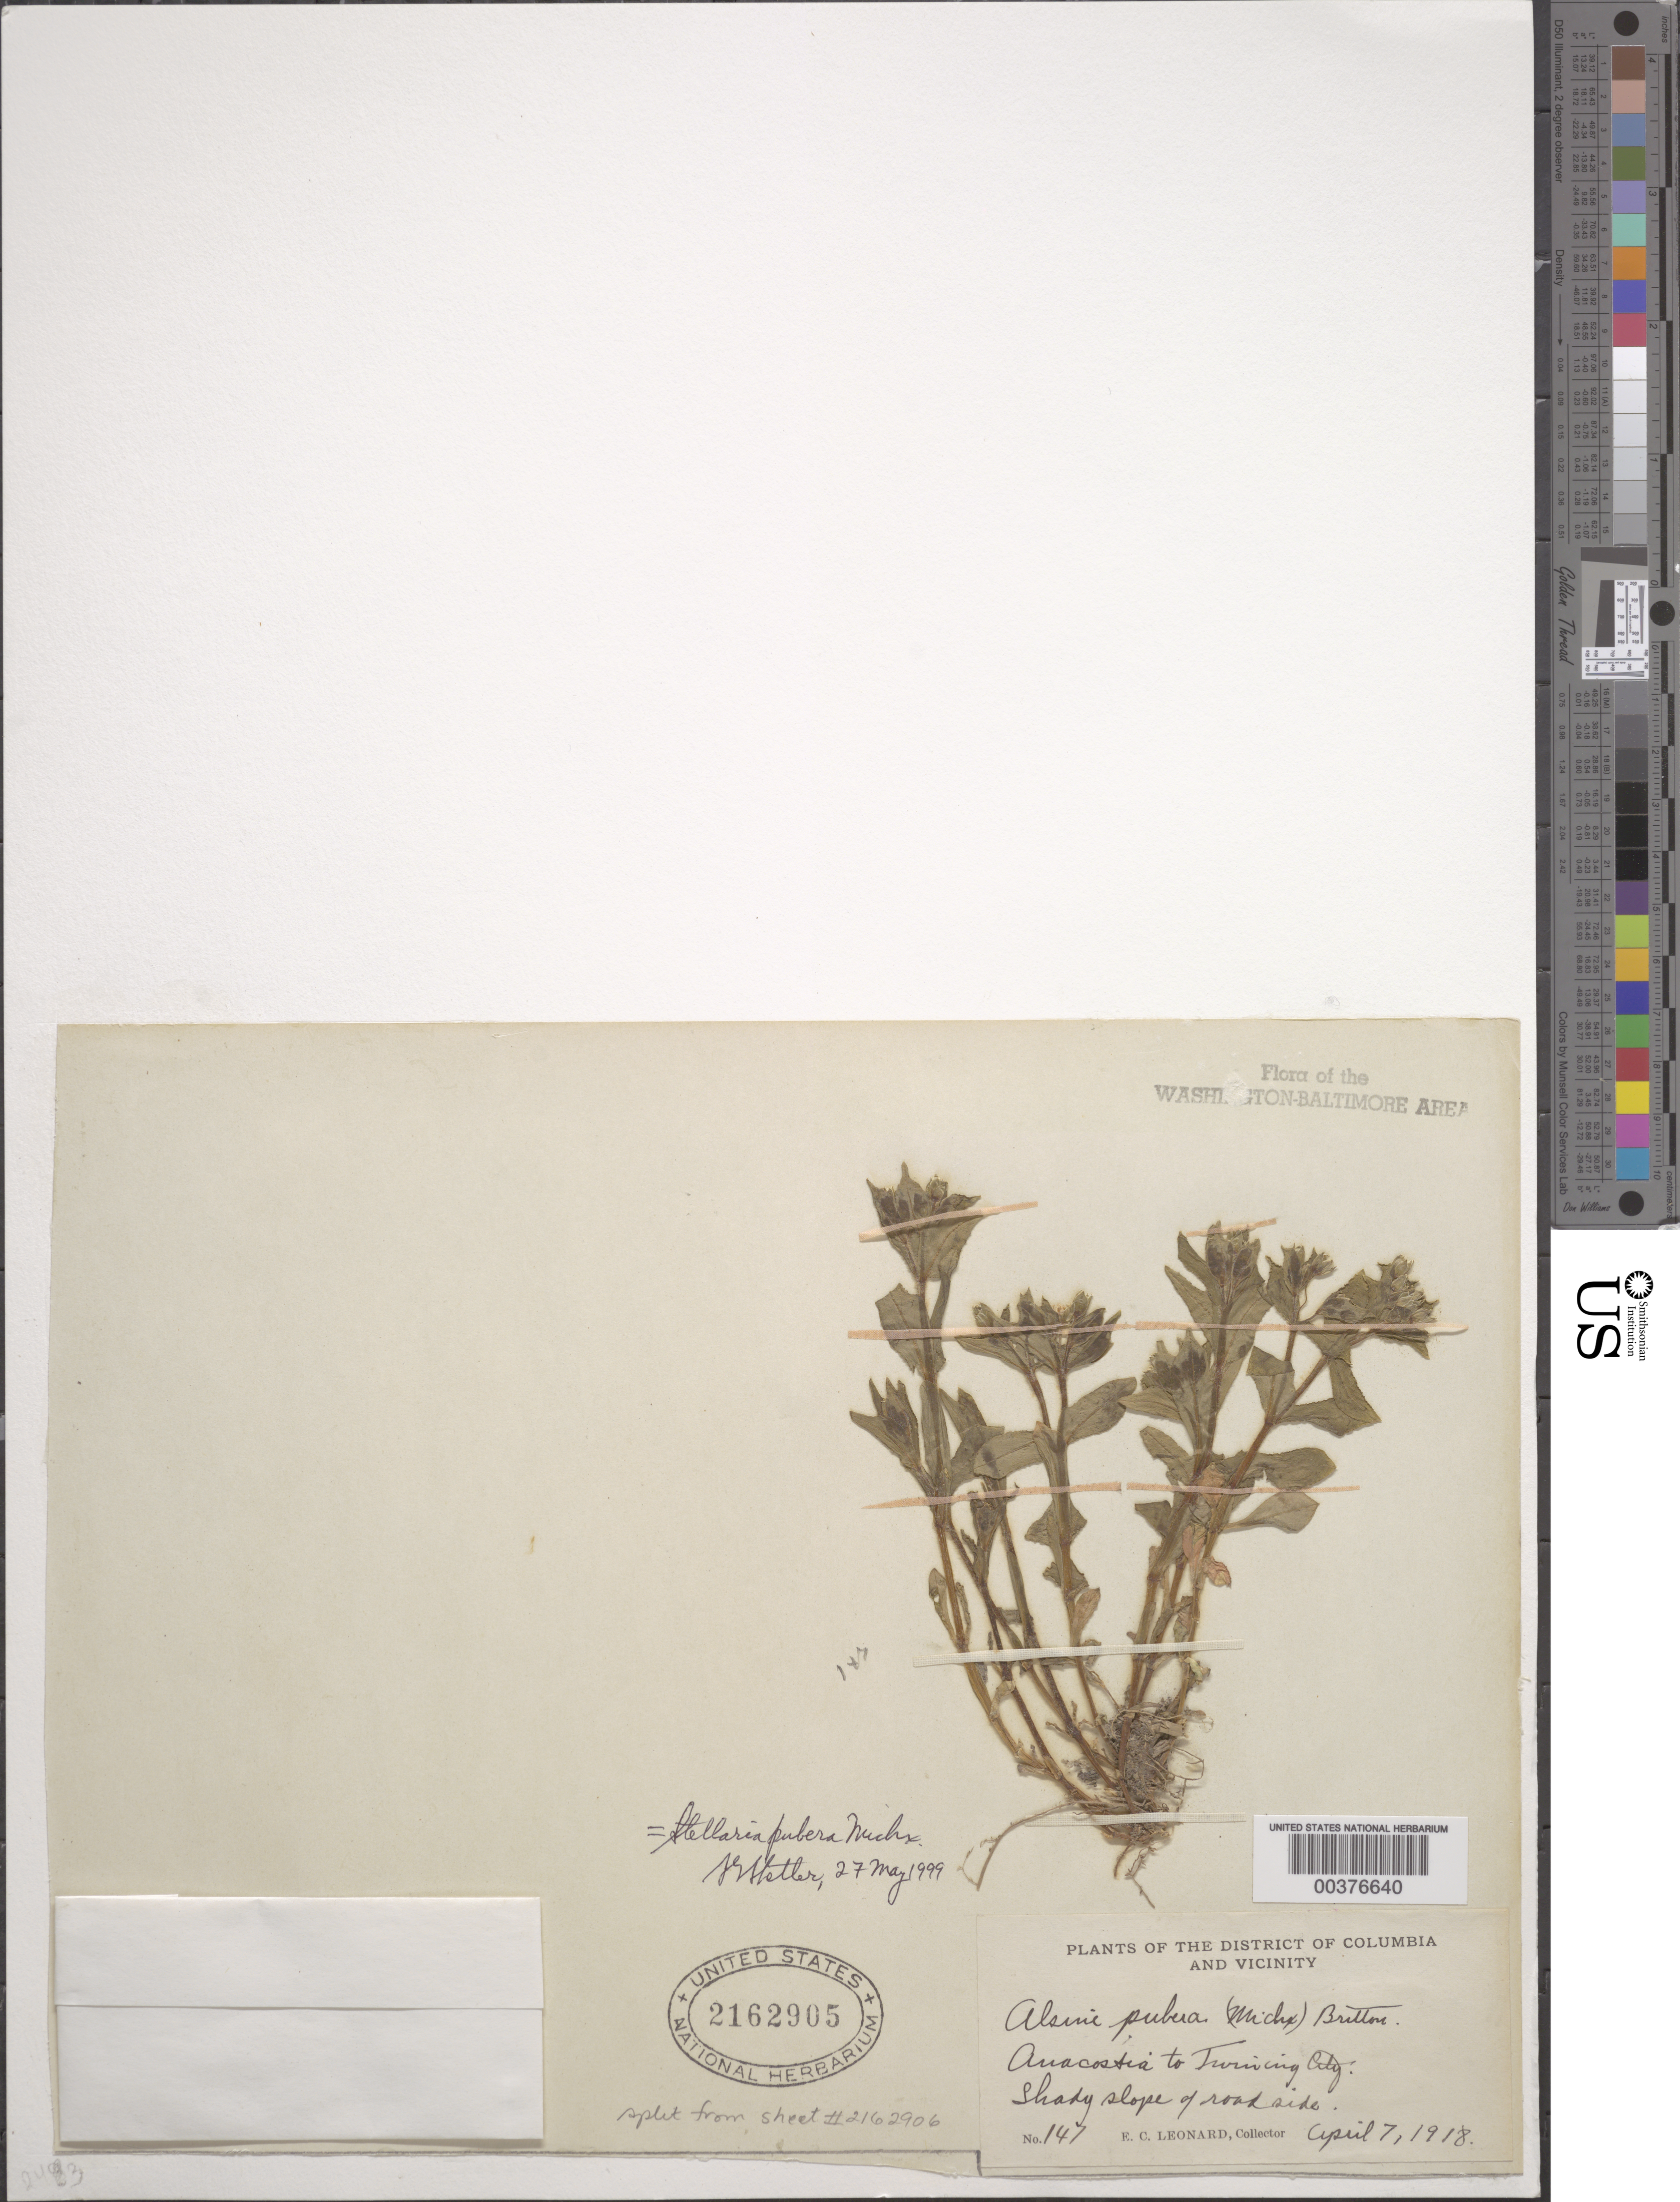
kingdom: Plantae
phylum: Tracheophyta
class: Magnoliopsida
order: Caryophyllales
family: Caryophyllaceae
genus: Stellaria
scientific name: Stellaria pubera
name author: Michx.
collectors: E. C. Leonard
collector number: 147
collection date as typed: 07 Apr 1918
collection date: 1918-04-07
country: United States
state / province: District of Columbia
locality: Anacostia to Twining City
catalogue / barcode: US 2162905